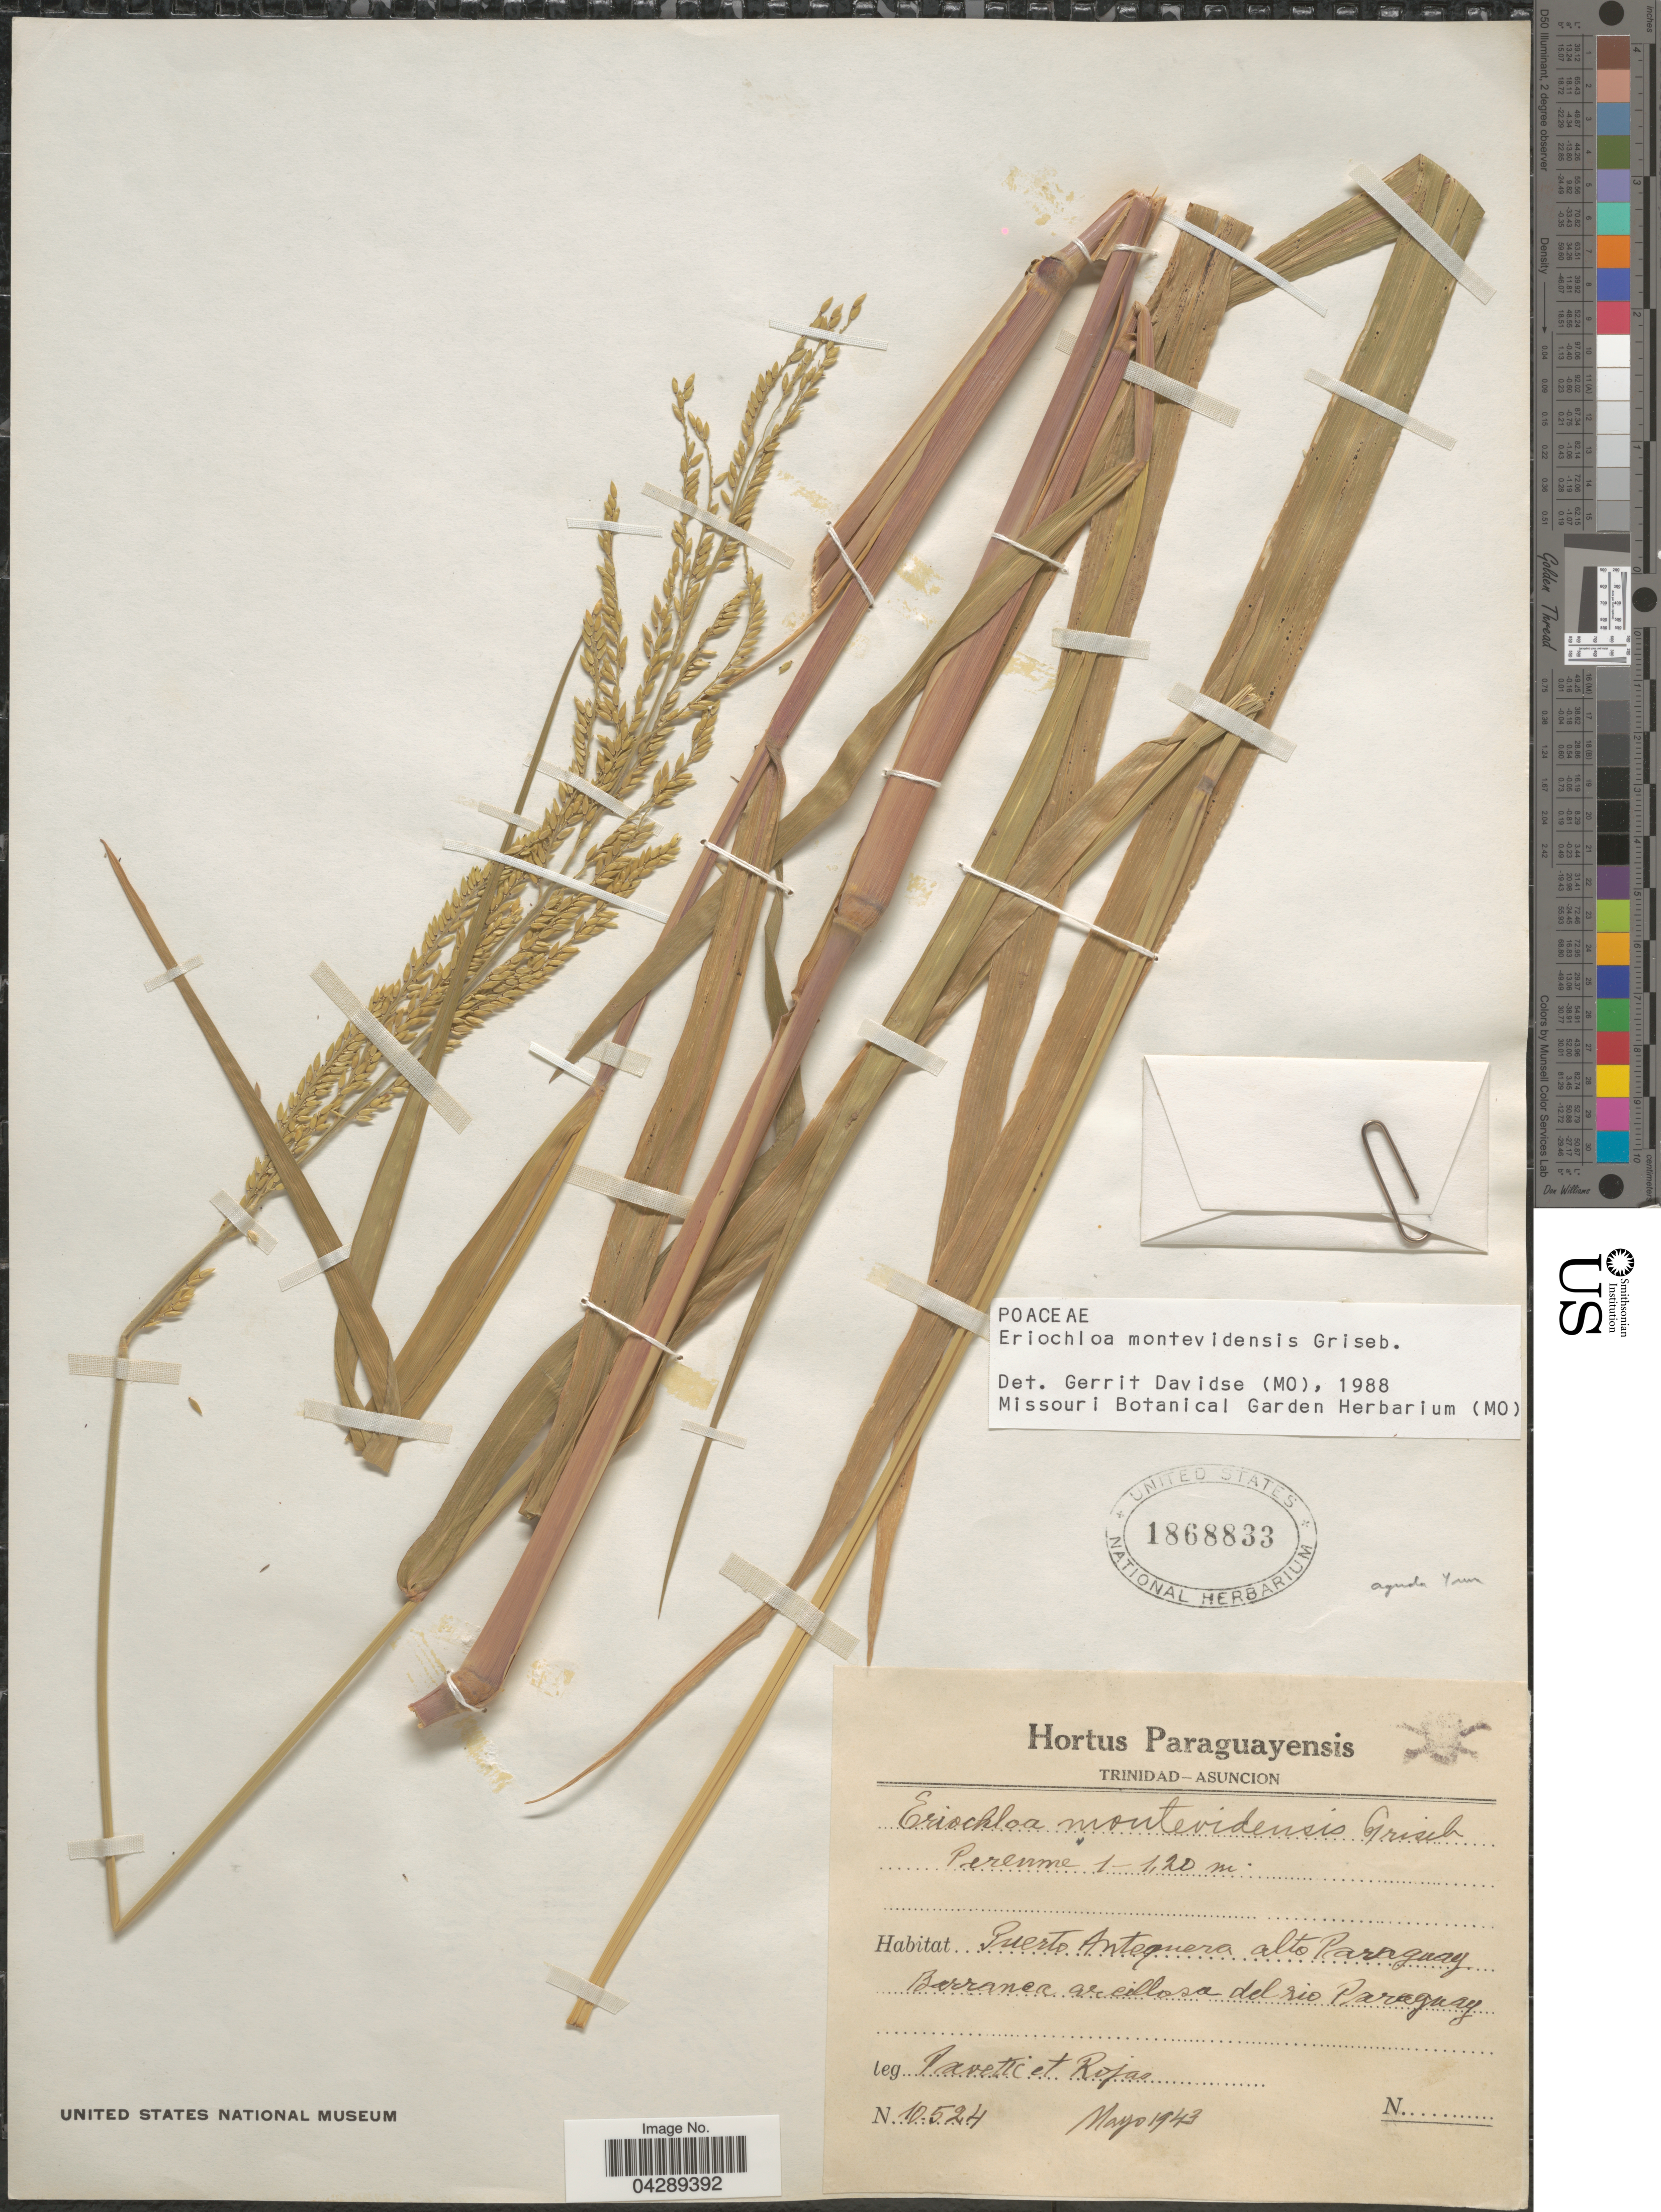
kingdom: Plantae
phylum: Tracheophyta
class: Liliopsida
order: Poales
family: Poaceae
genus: Eriochloa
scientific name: Eriochloa montevidensis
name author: Griseb.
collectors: -. Pavetti & Rojas, --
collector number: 10524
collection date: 1943-05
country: Paraguay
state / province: Alto Paraguay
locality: Puerto Anteguera alto Paraguay. Barranca arcillosa del rio Paraguay.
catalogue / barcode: US 1868833